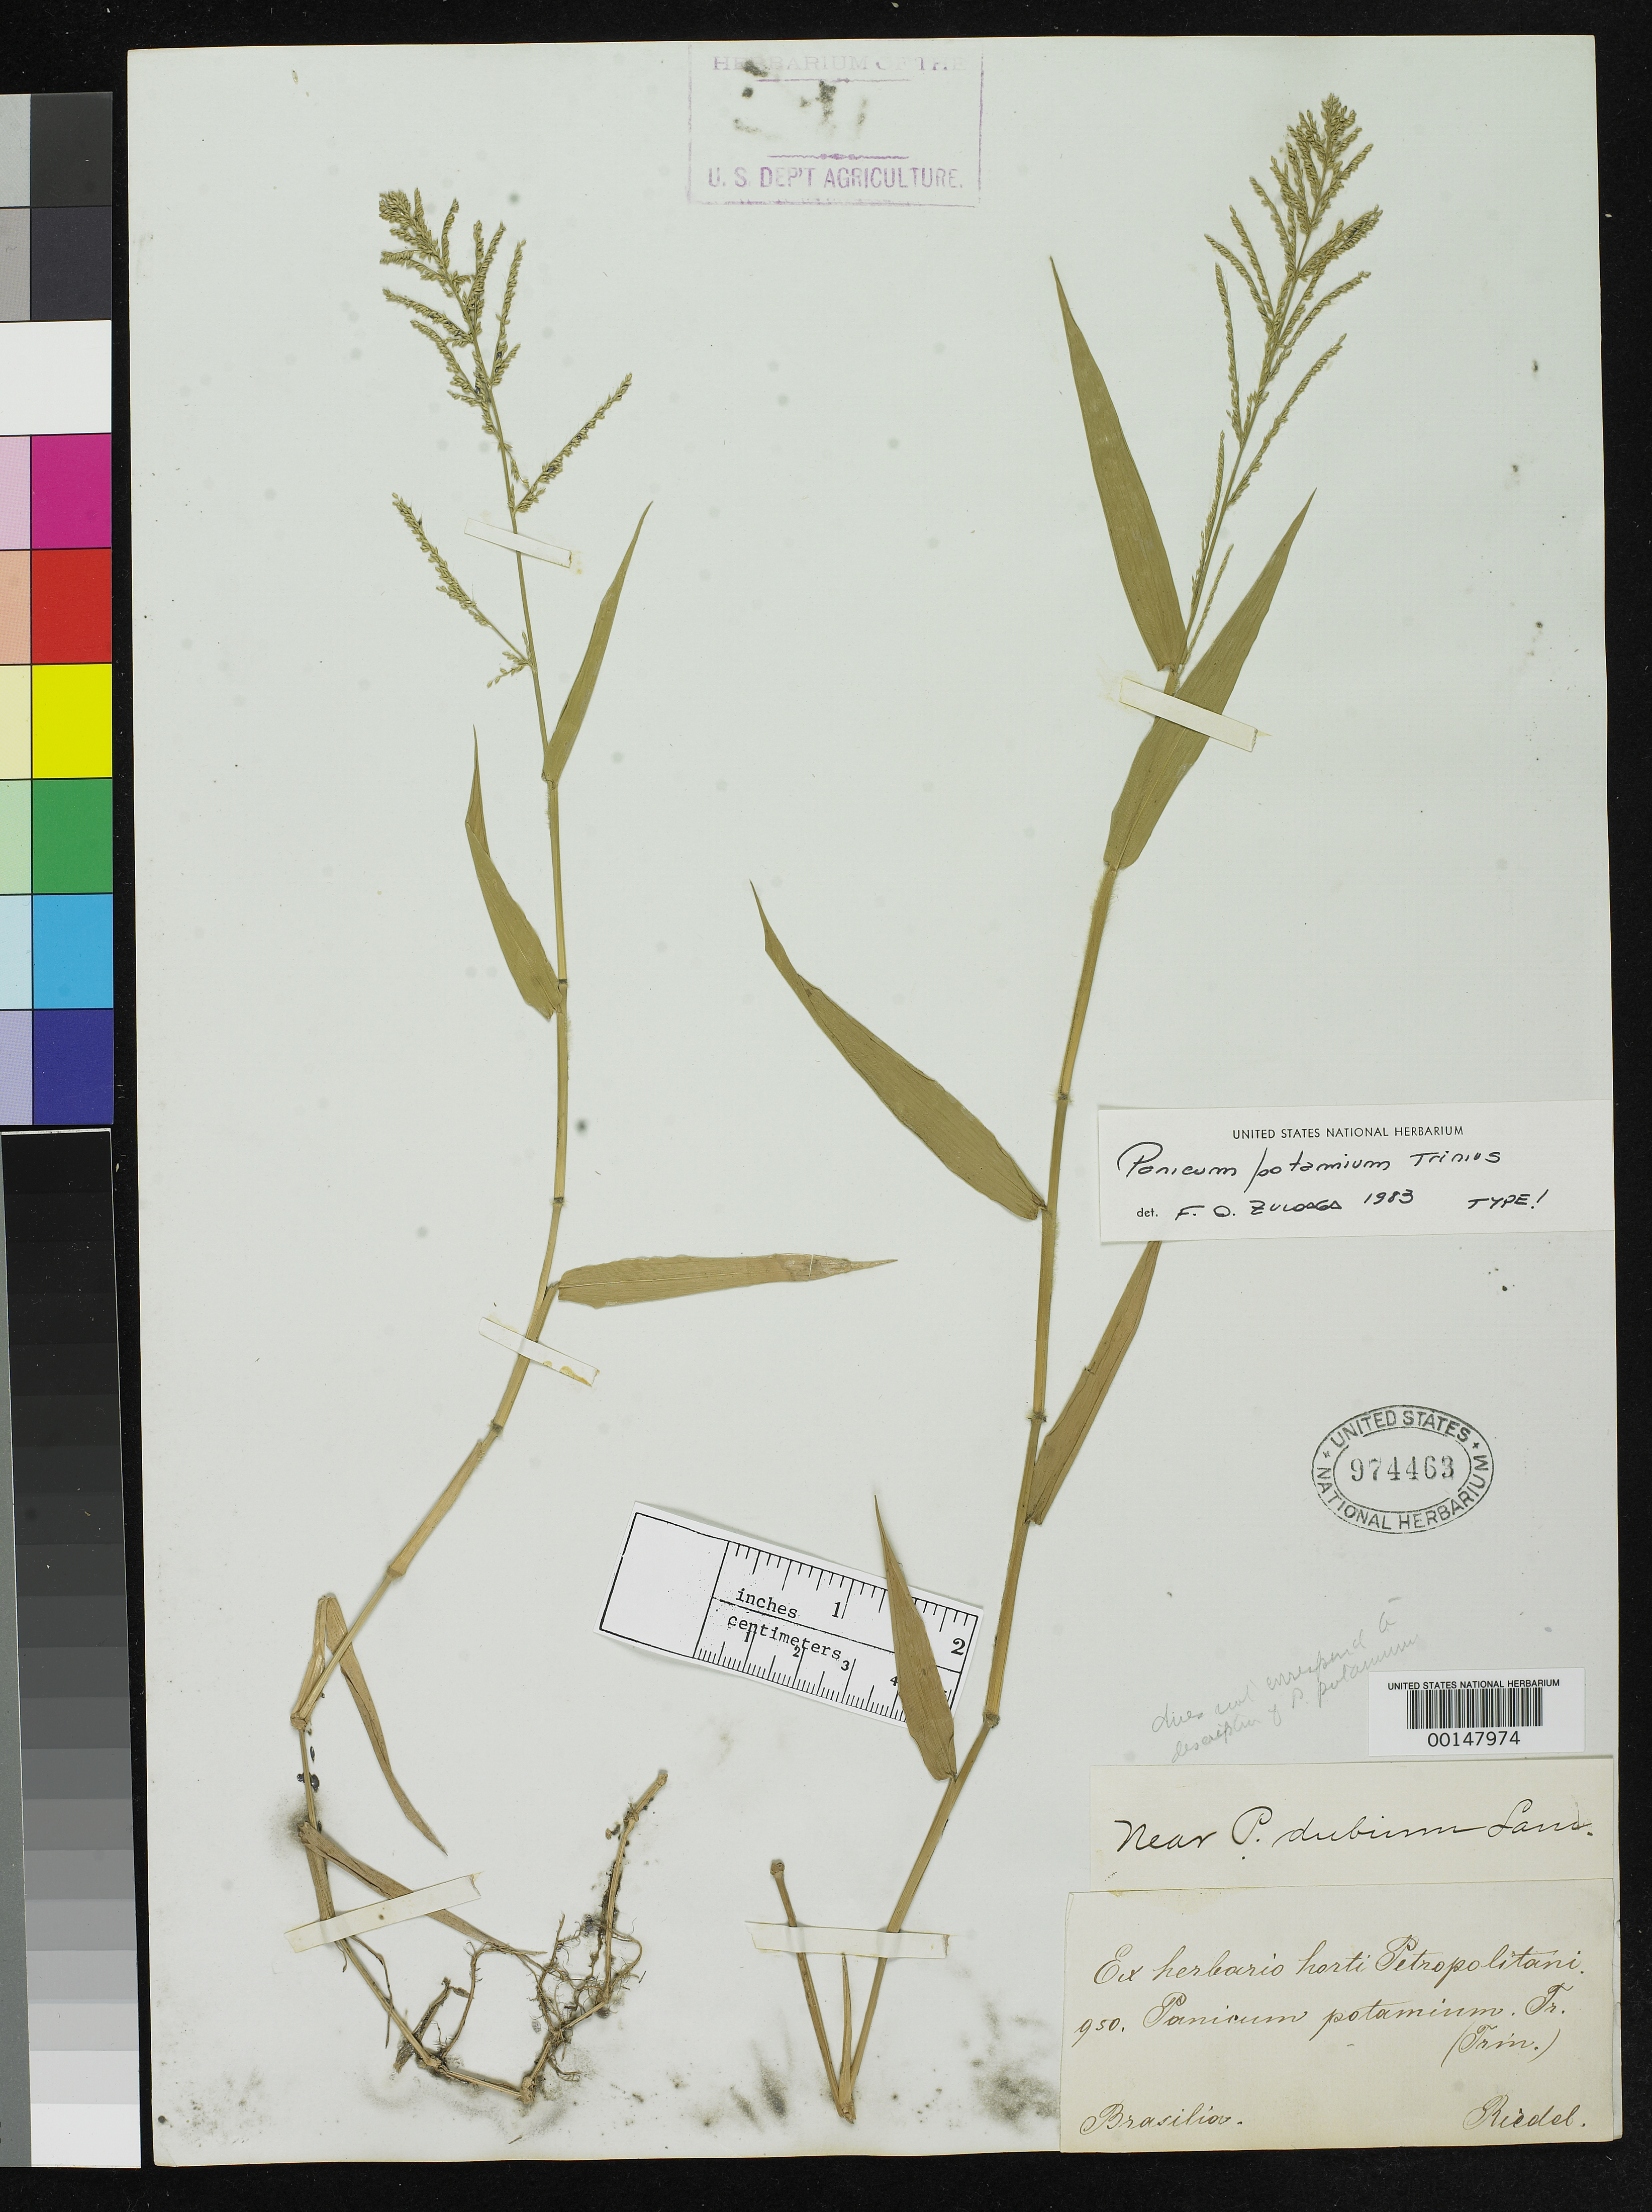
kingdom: Plantae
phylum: Tracheophyta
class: Liliopsida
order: Poales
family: Poaceae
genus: Panicum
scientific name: Panicum potamium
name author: Trin.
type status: Type Collection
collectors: L. Riedel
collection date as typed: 18--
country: Brazil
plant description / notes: According to label this is a Riedel collection, but (according to Tropicos) the type of Panicum potamium Trin. is a Langsdorff collection.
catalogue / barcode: US 974463